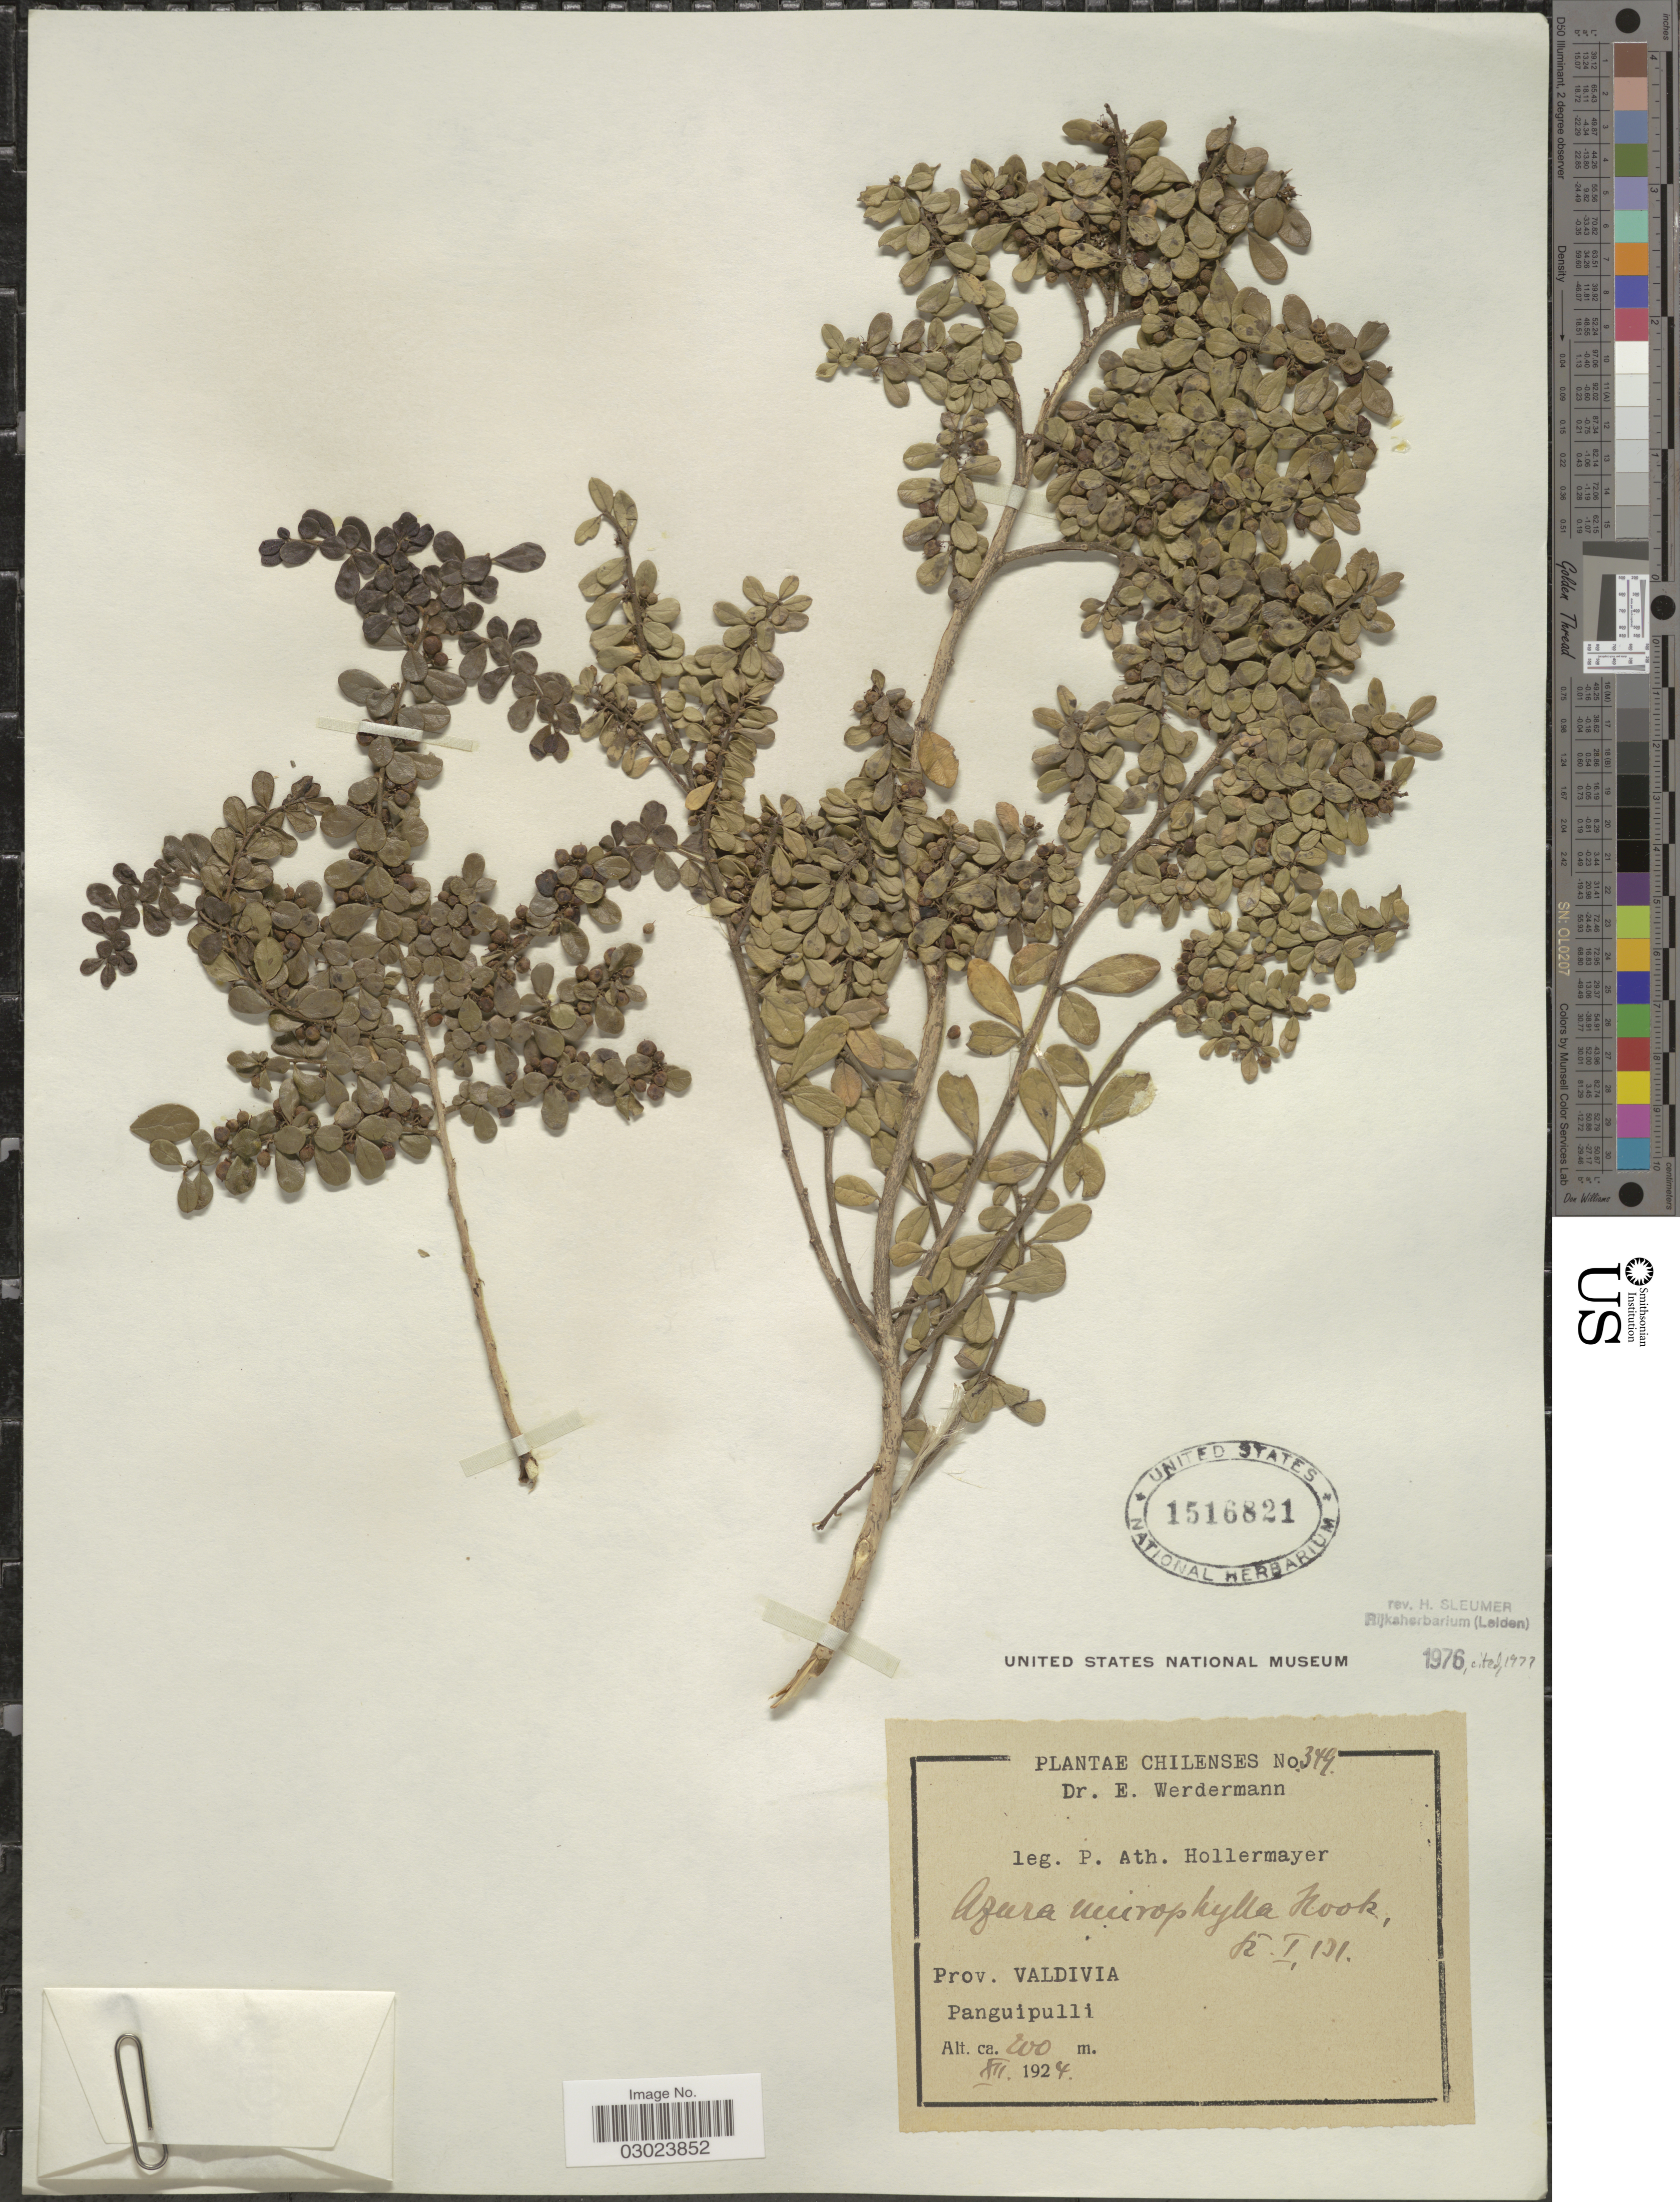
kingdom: Plantae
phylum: Tracheophyta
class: Magnoliopsida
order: Malpighiales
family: Salicaceae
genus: Azara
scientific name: Azara microphylla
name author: Hook. f.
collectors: A. Hollermayer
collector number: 379*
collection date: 1924-12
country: Chile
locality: Prov. Valdivia. Panguipulli.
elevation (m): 200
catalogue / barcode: US 1516821